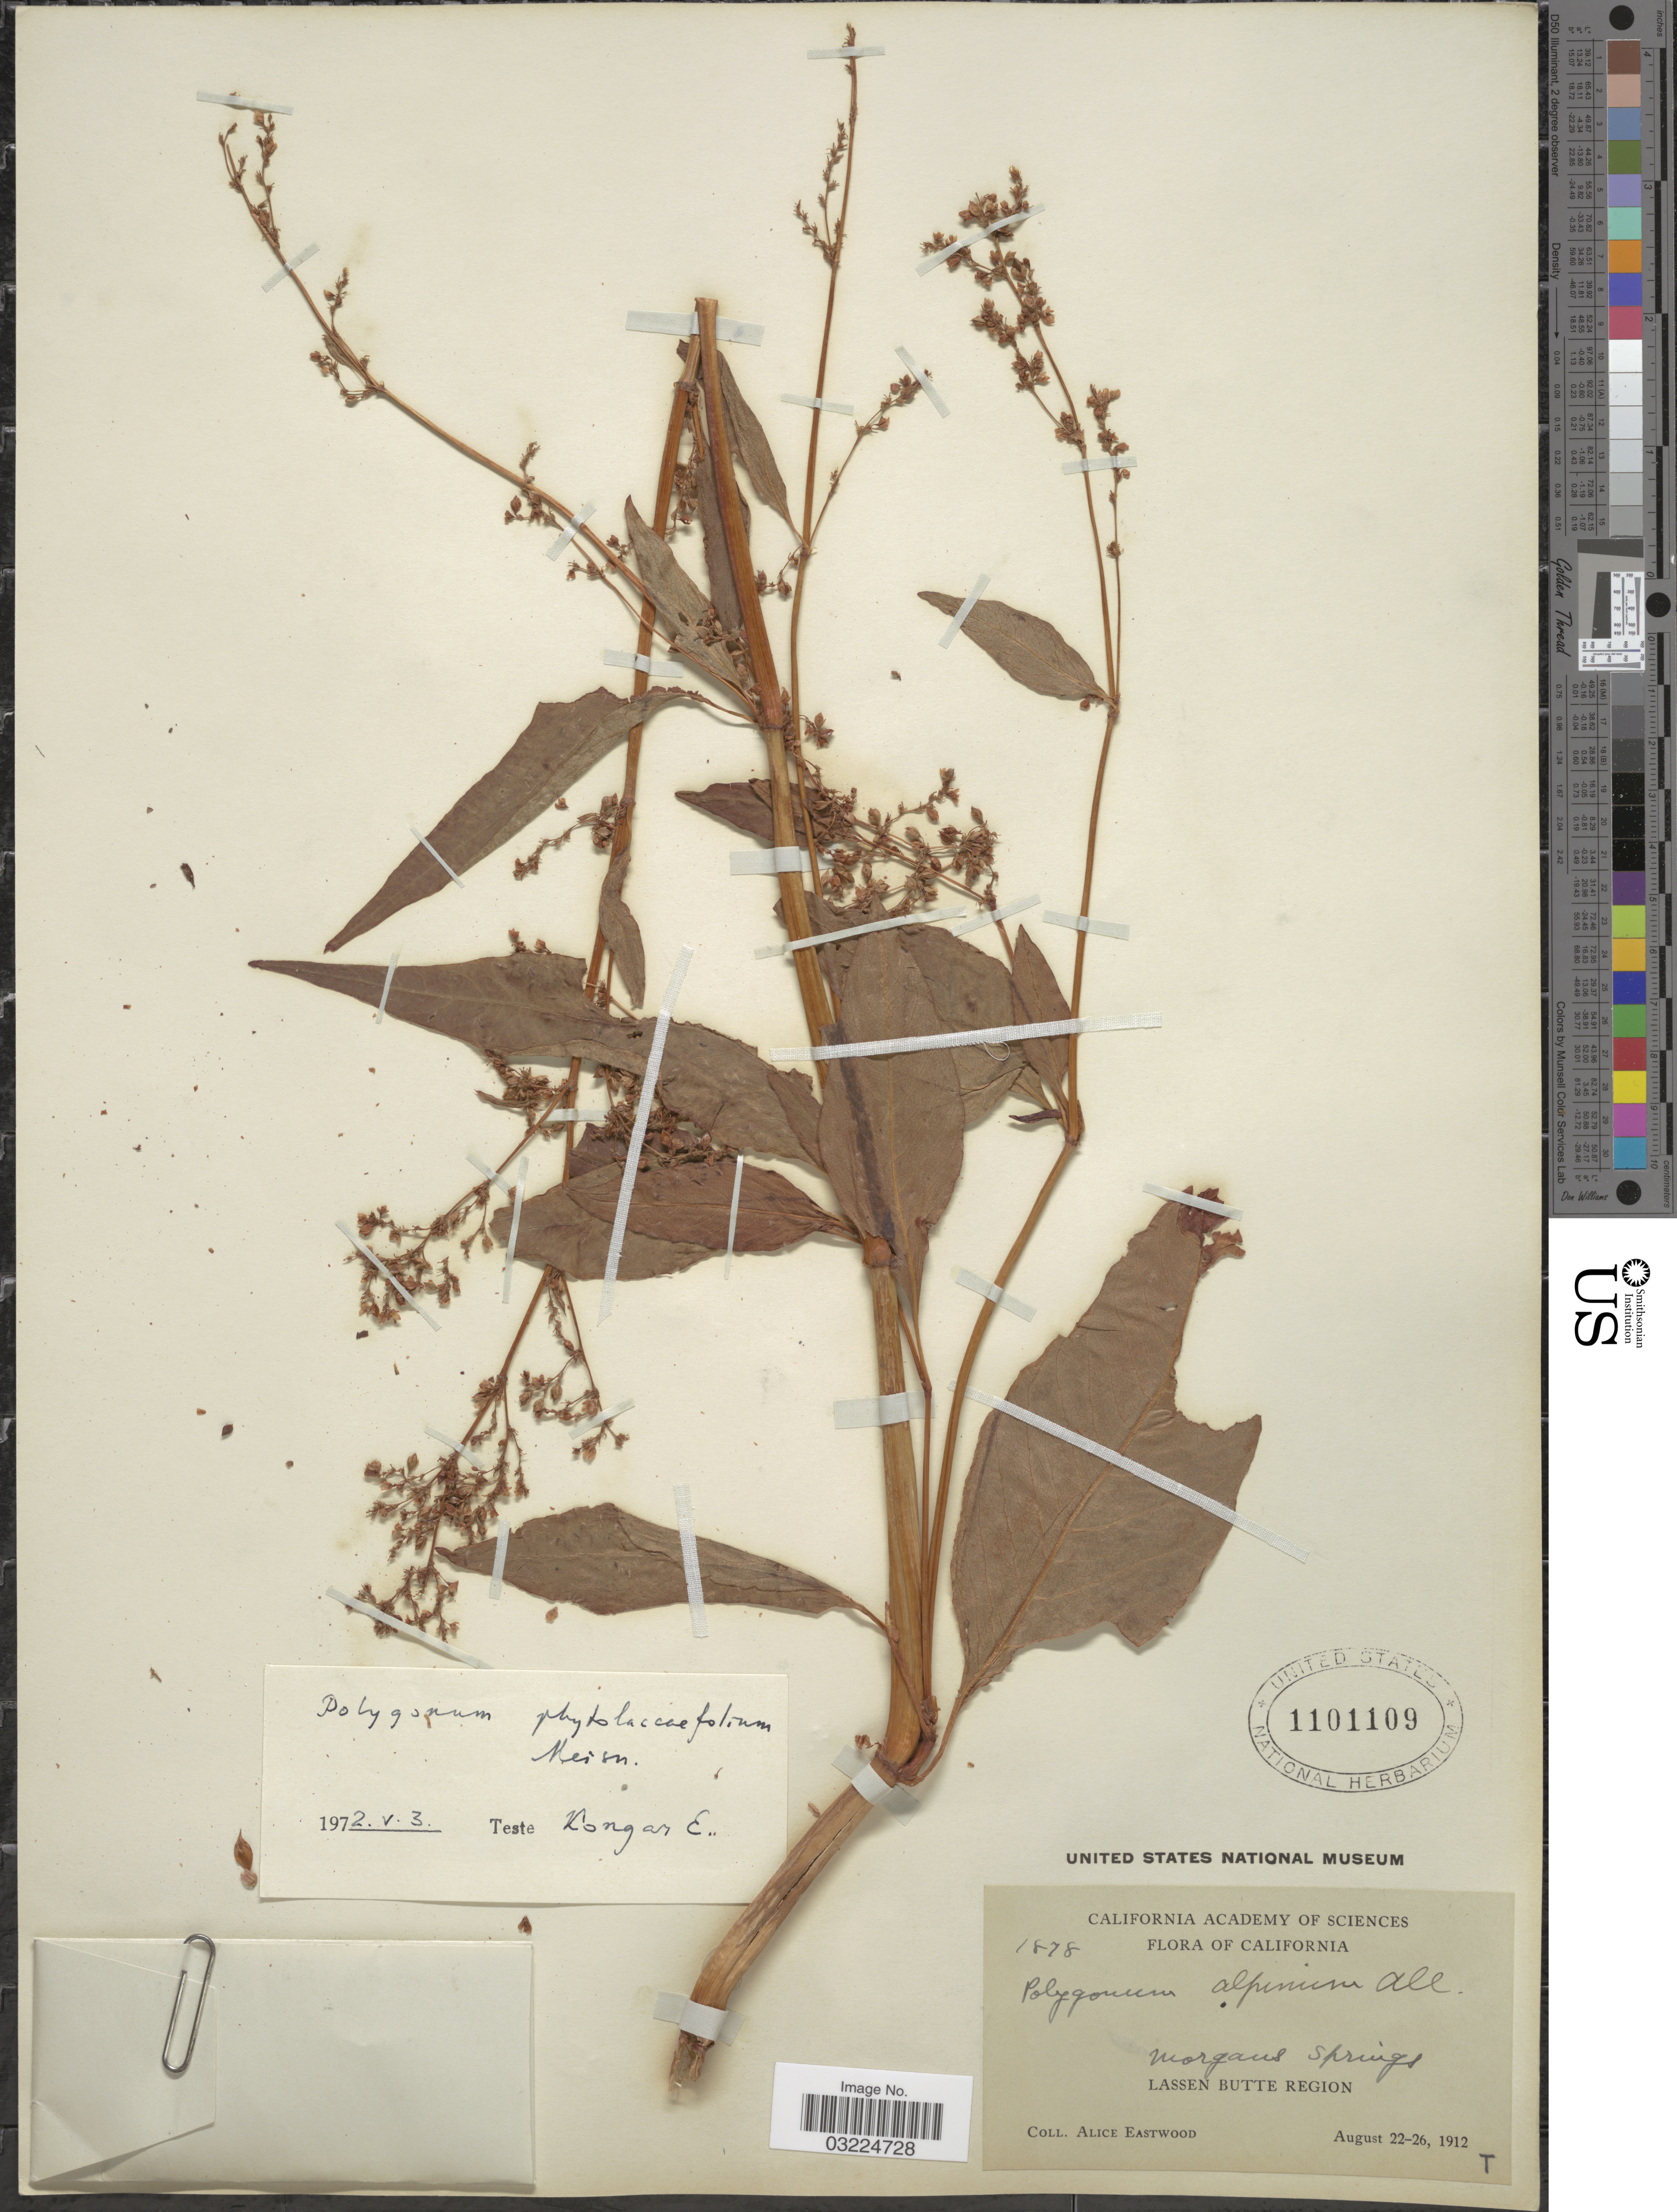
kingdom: Plantae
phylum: Tracheophyta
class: Magnoliopsida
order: Caryophyllales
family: Polygonaceae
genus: Koenigia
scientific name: Koenigia phytolaccifolia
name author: (Meisn. ex Small) T.M. Schust. & Reveal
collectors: A. Eastwood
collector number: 1878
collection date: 1912-08-22/1912-08-26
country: United States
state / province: California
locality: Morgans Springs, Lassen Butte Region.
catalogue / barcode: US 1101109